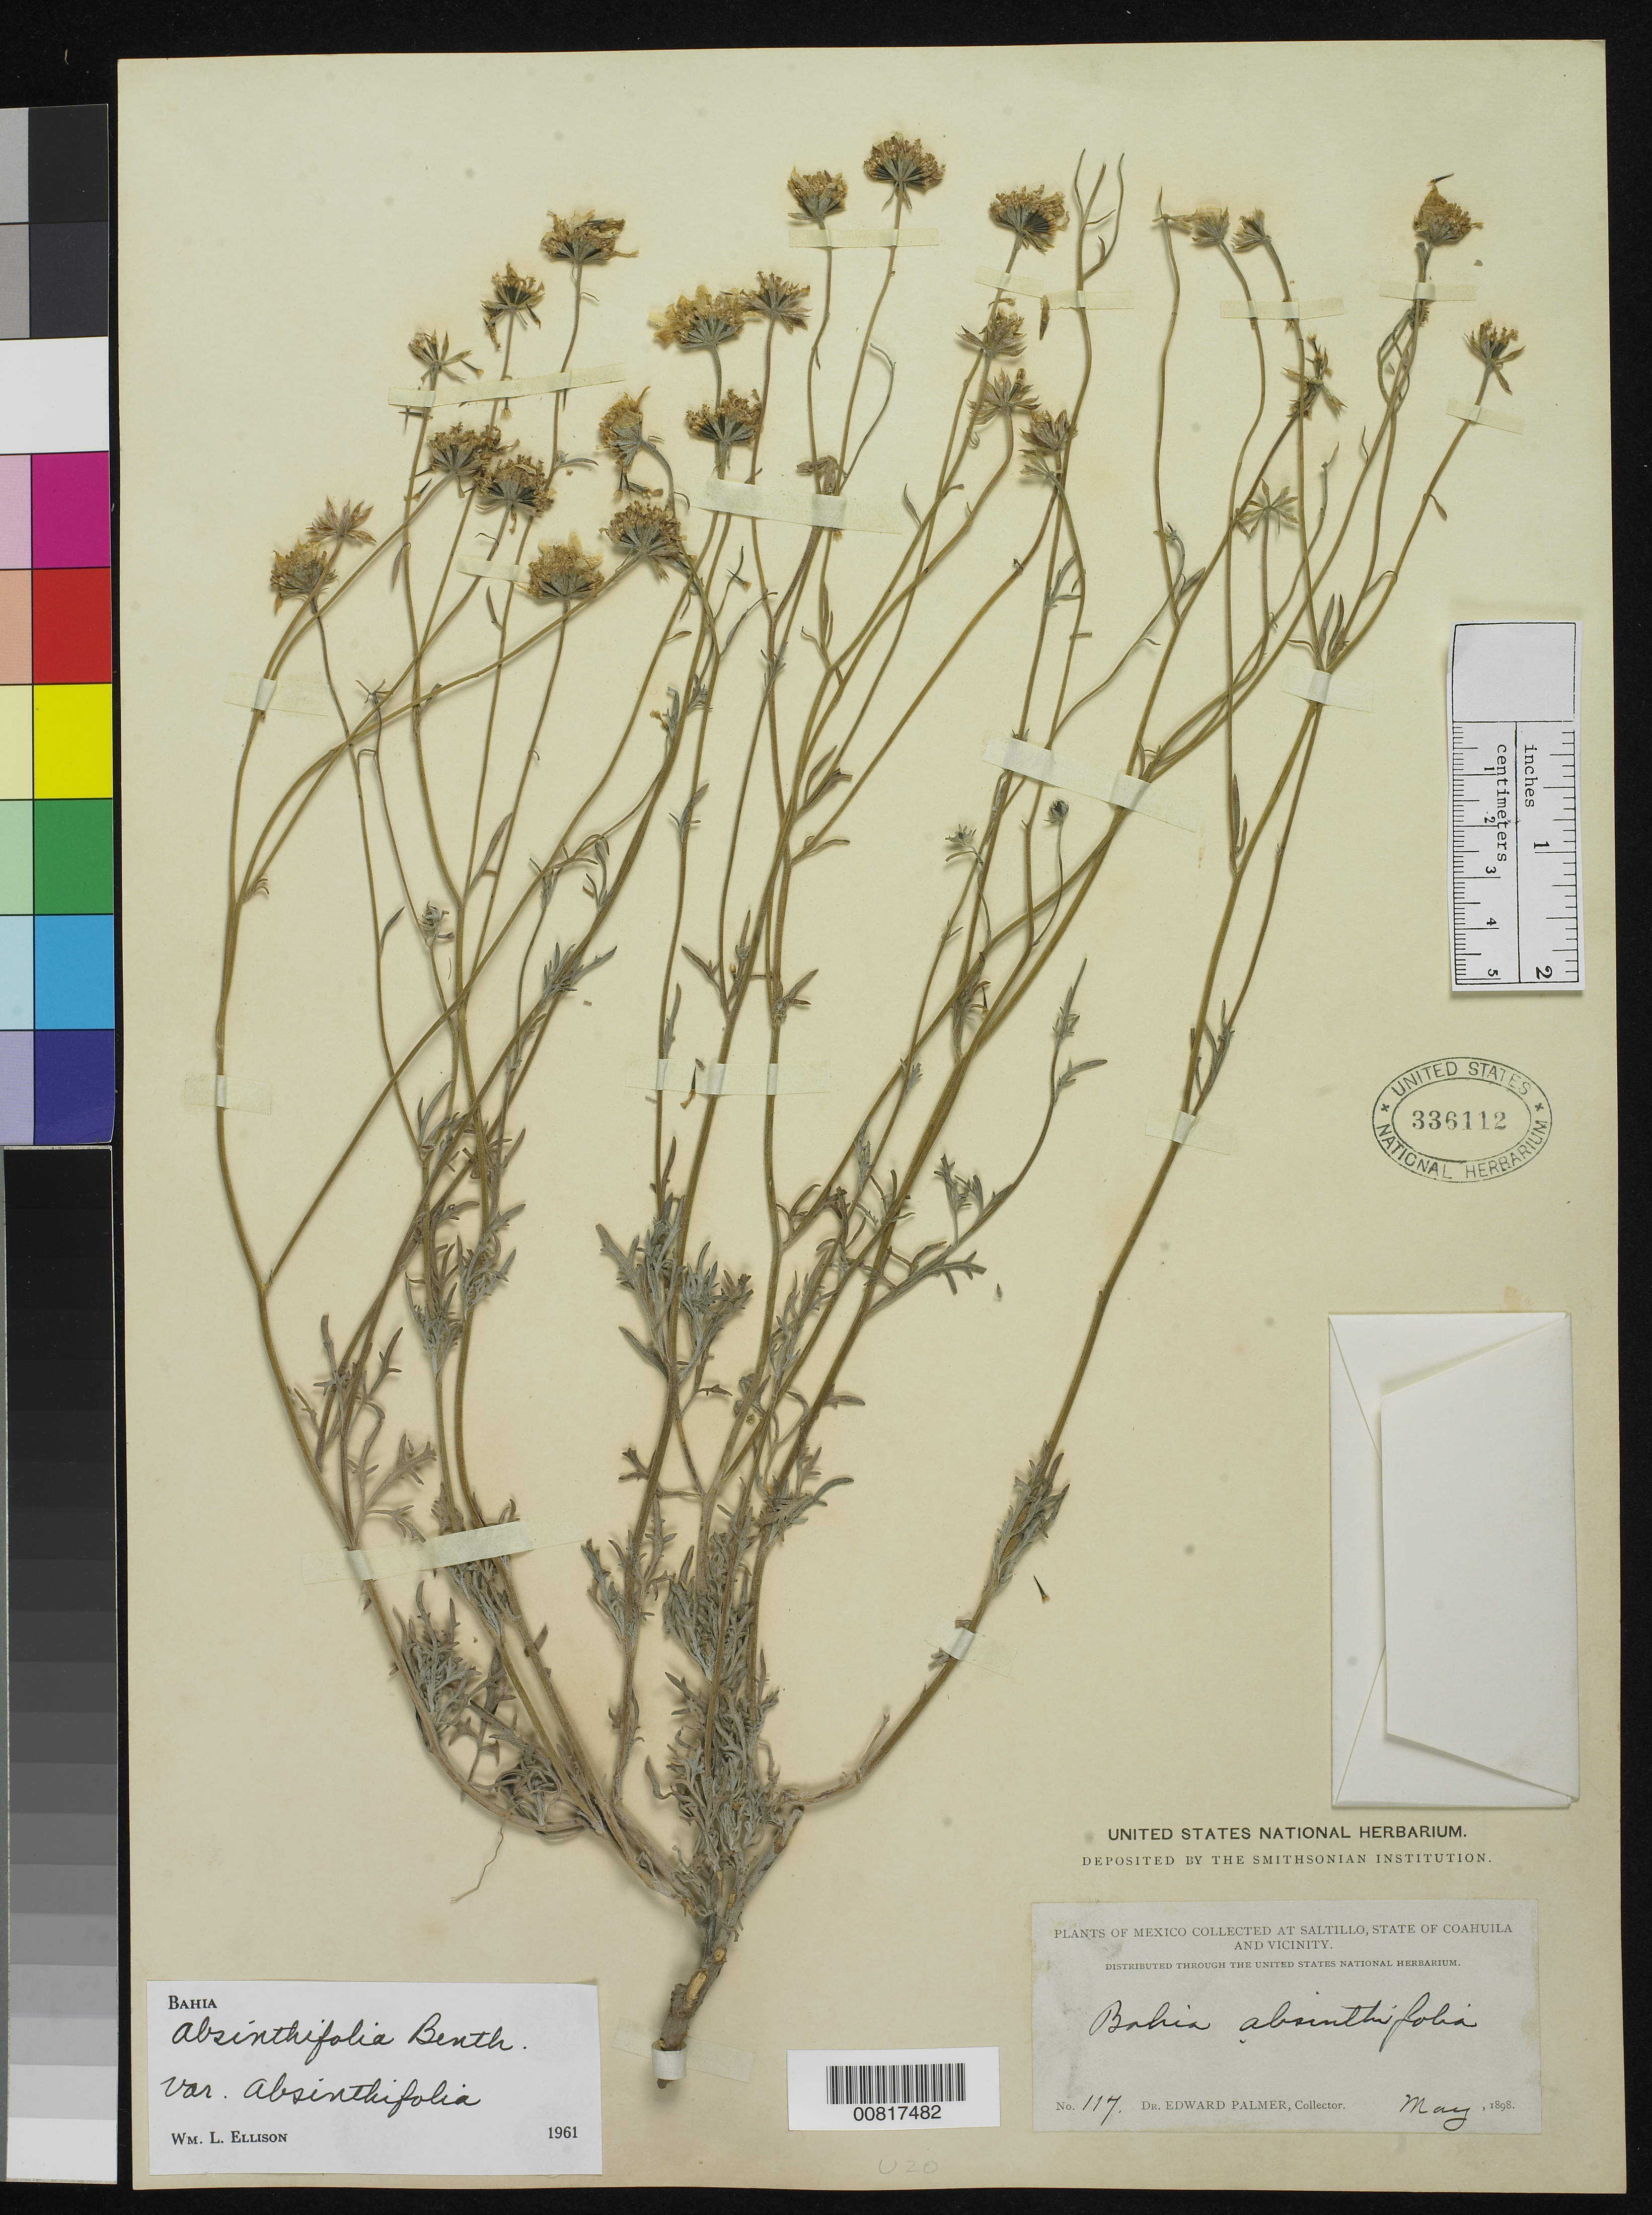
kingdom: Plantae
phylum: Tracheophyta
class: Magnoliopsida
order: Asterales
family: Asteraceae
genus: Bahia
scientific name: Bahia absinthifolia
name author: Benth.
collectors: E. Palmer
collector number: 117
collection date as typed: May 1898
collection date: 1898-05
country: Mexico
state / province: Coahuila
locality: Saltillo, Coahuila and vicinity.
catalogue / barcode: US 336112